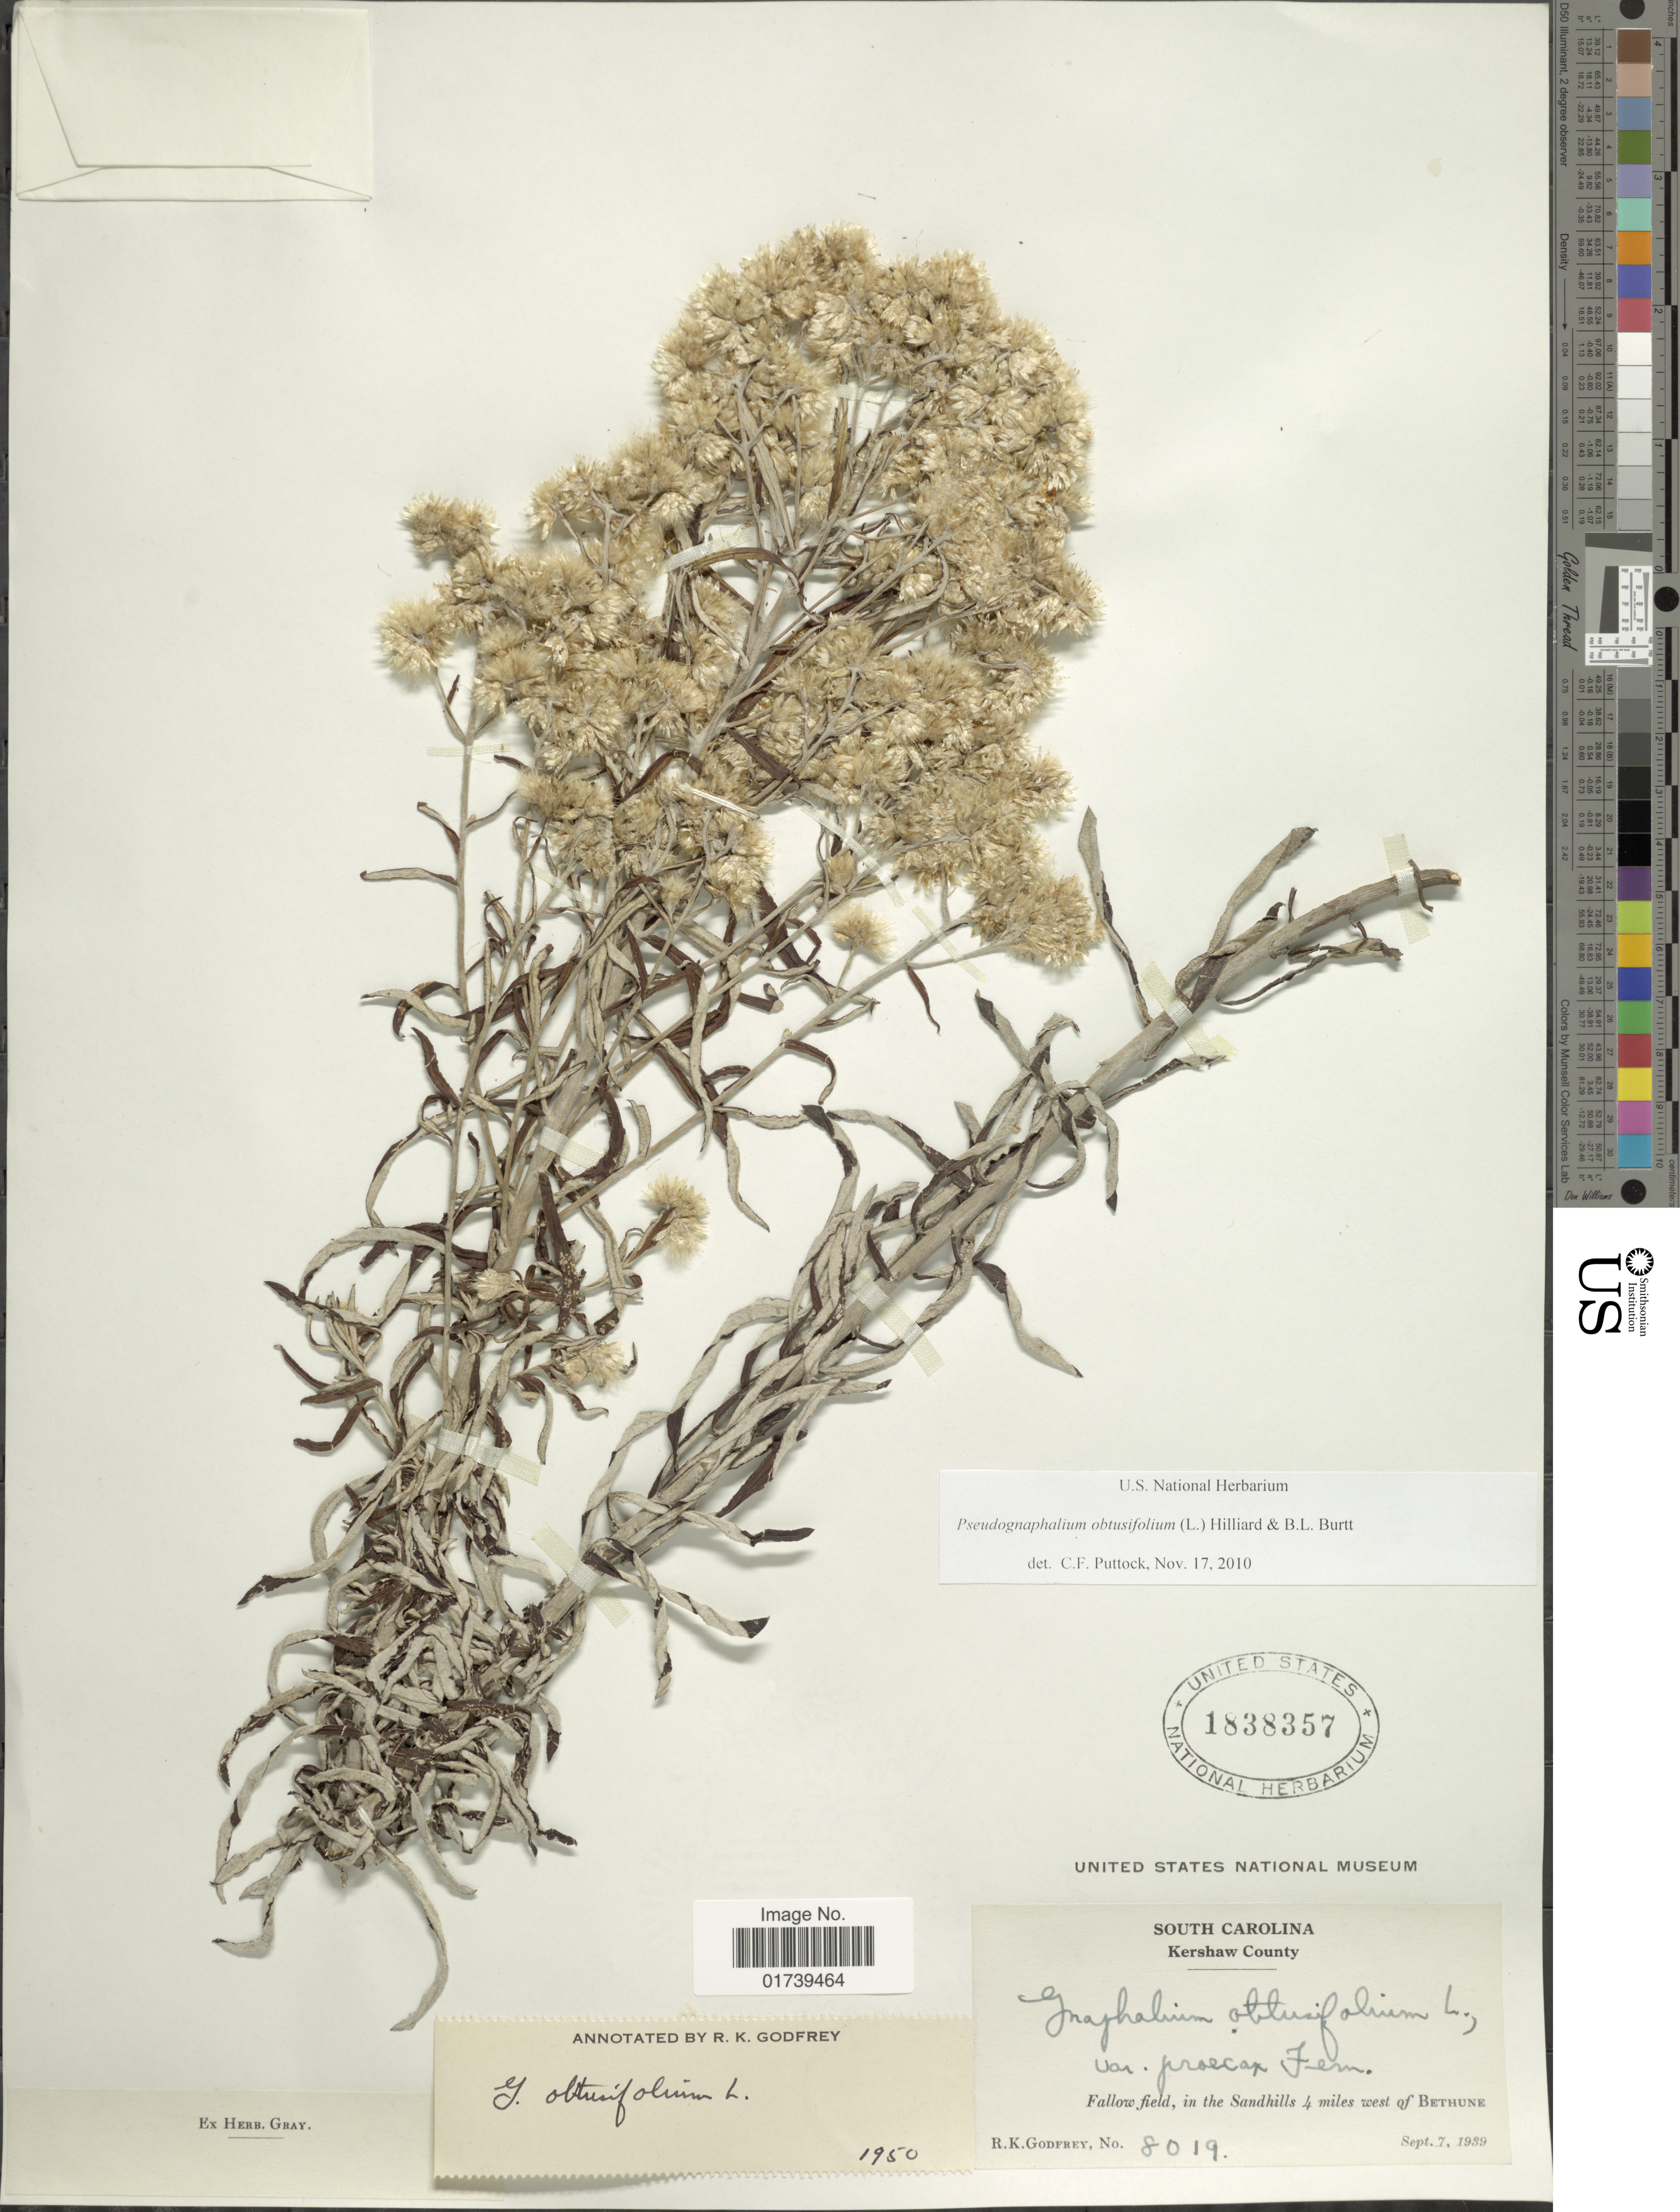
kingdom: Plantae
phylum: Tracheophyta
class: Magnoliopsida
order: Asterales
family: Asteraceae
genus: Pseudognaphalium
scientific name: Pseudognaphalium obtusifolium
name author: (L.) Hilliard & B.L. Burtt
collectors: R. K. Godfrey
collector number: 8019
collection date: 1939-09-07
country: United States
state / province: South Carolina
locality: Kershaw County, Fallow field, in the Sandhills 4 miles west of Bethune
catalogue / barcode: US 1838357